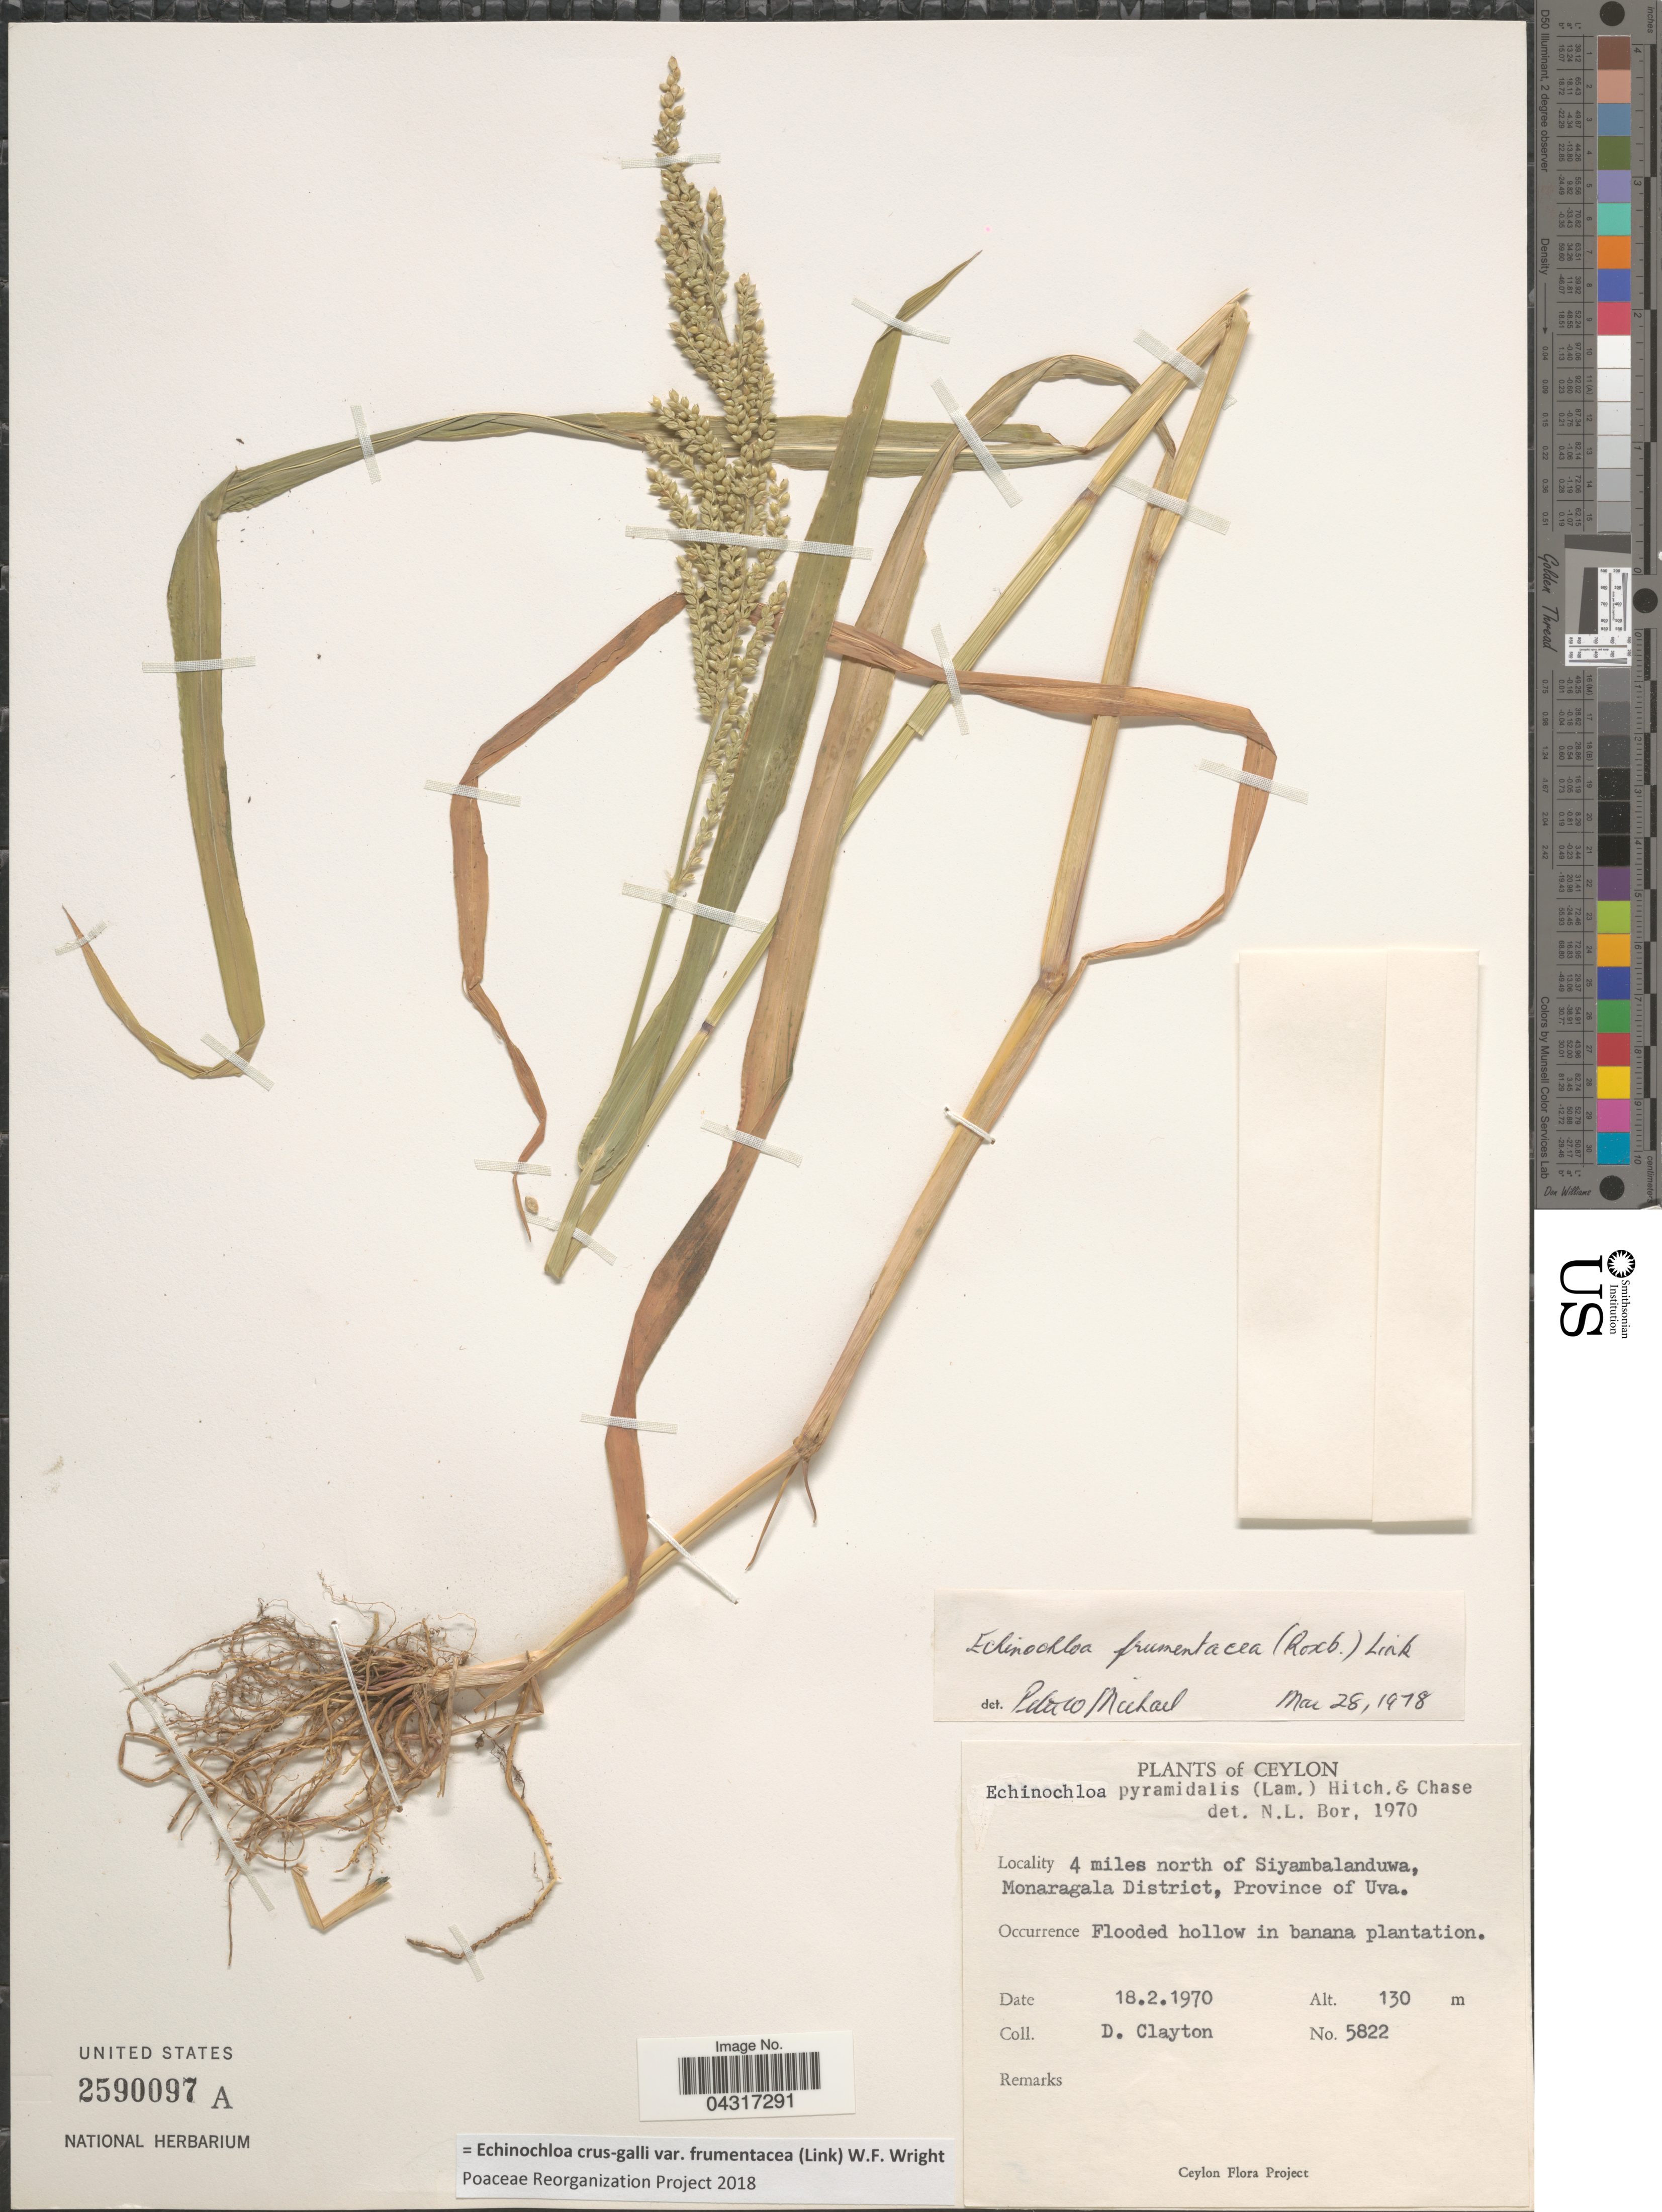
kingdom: Plantae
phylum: Tracheophyta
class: Liliopsida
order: Poales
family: Poaceae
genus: Echinochloa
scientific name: Echinochloa crus-galli var. frumentacea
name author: (Link) W. Wight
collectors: D. Clayton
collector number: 5822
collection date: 1970-02-18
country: Sri Lanka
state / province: Uva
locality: Ceylon. 4 miles north of Siyambalanduwa, Monaragala District. In banana plantation.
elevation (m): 130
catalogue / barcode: US 2590097A